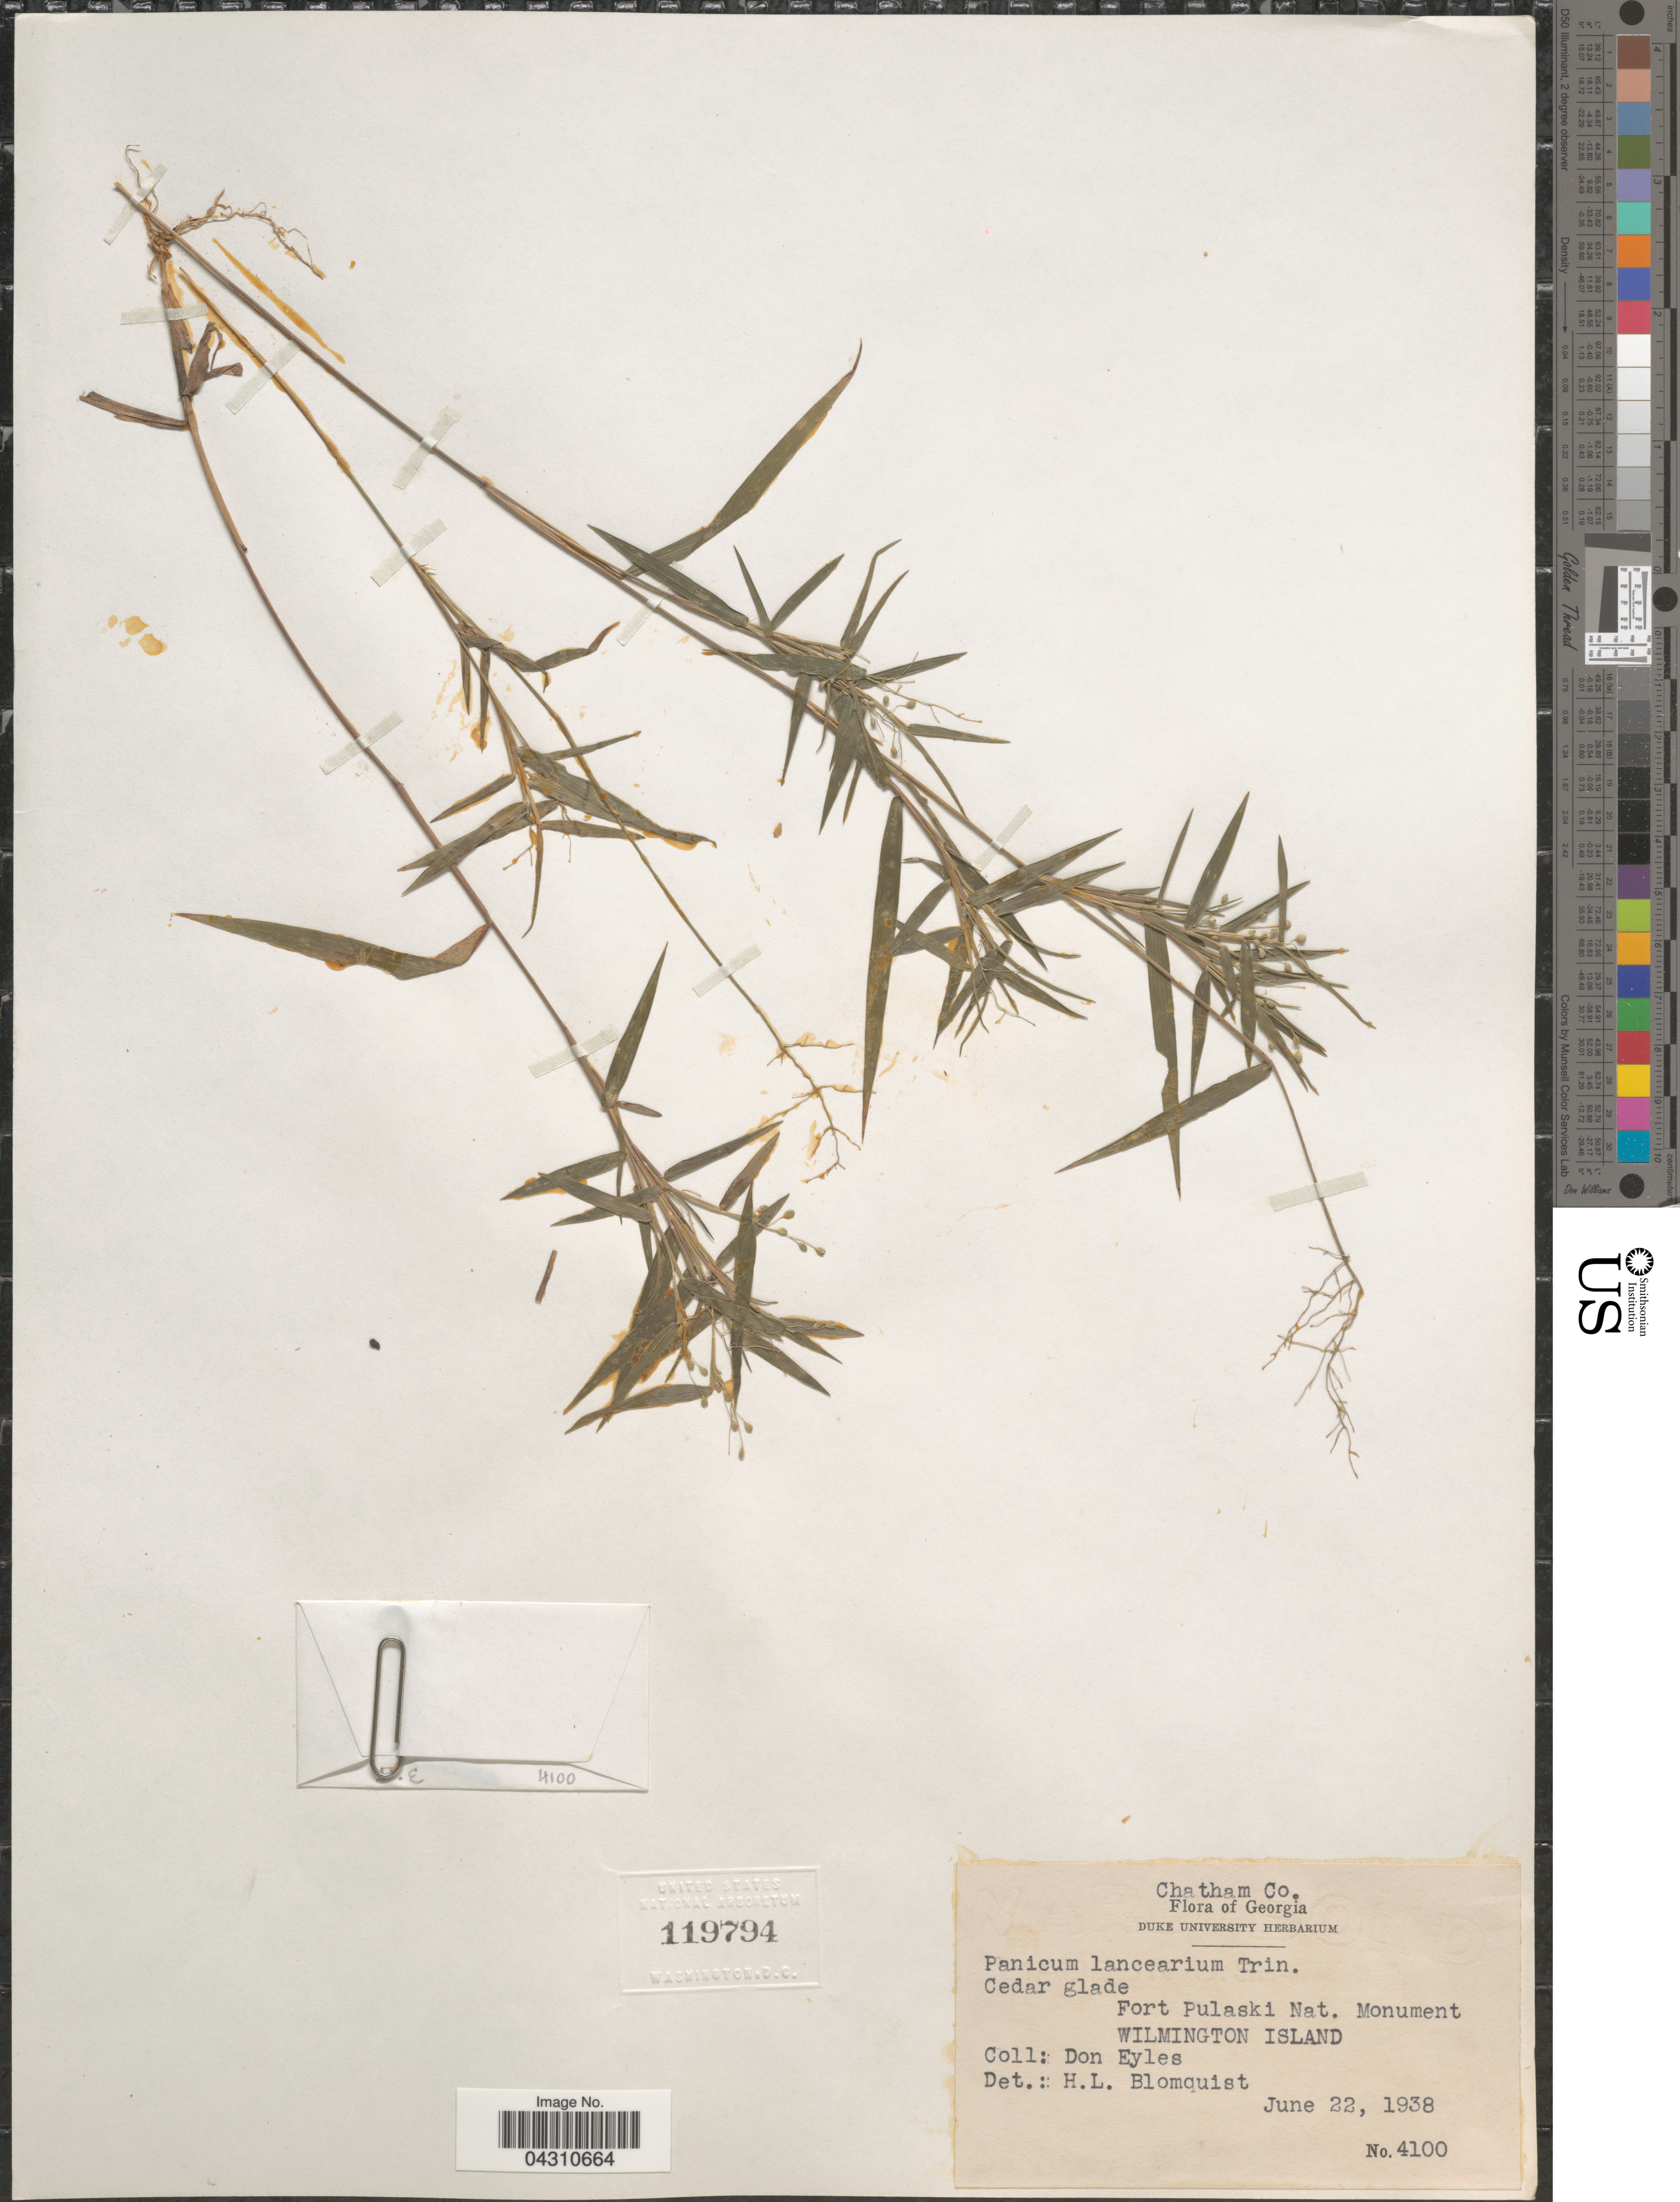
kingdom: Plantae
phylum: Tracheophyta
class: Liliopsida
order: Poales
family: Poaceae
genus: Dichanthelium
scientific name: Dichanthelium portoricense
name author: (Desv. ex Ham.) B.F. Hansen & Wunderlin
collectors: D. Eyles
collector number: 4100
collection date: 1938-06-22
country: United States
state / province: Georgia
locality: Chatham Co. Cedar glade. Fort Pulaski Nat. Monument. Wilmington Island.